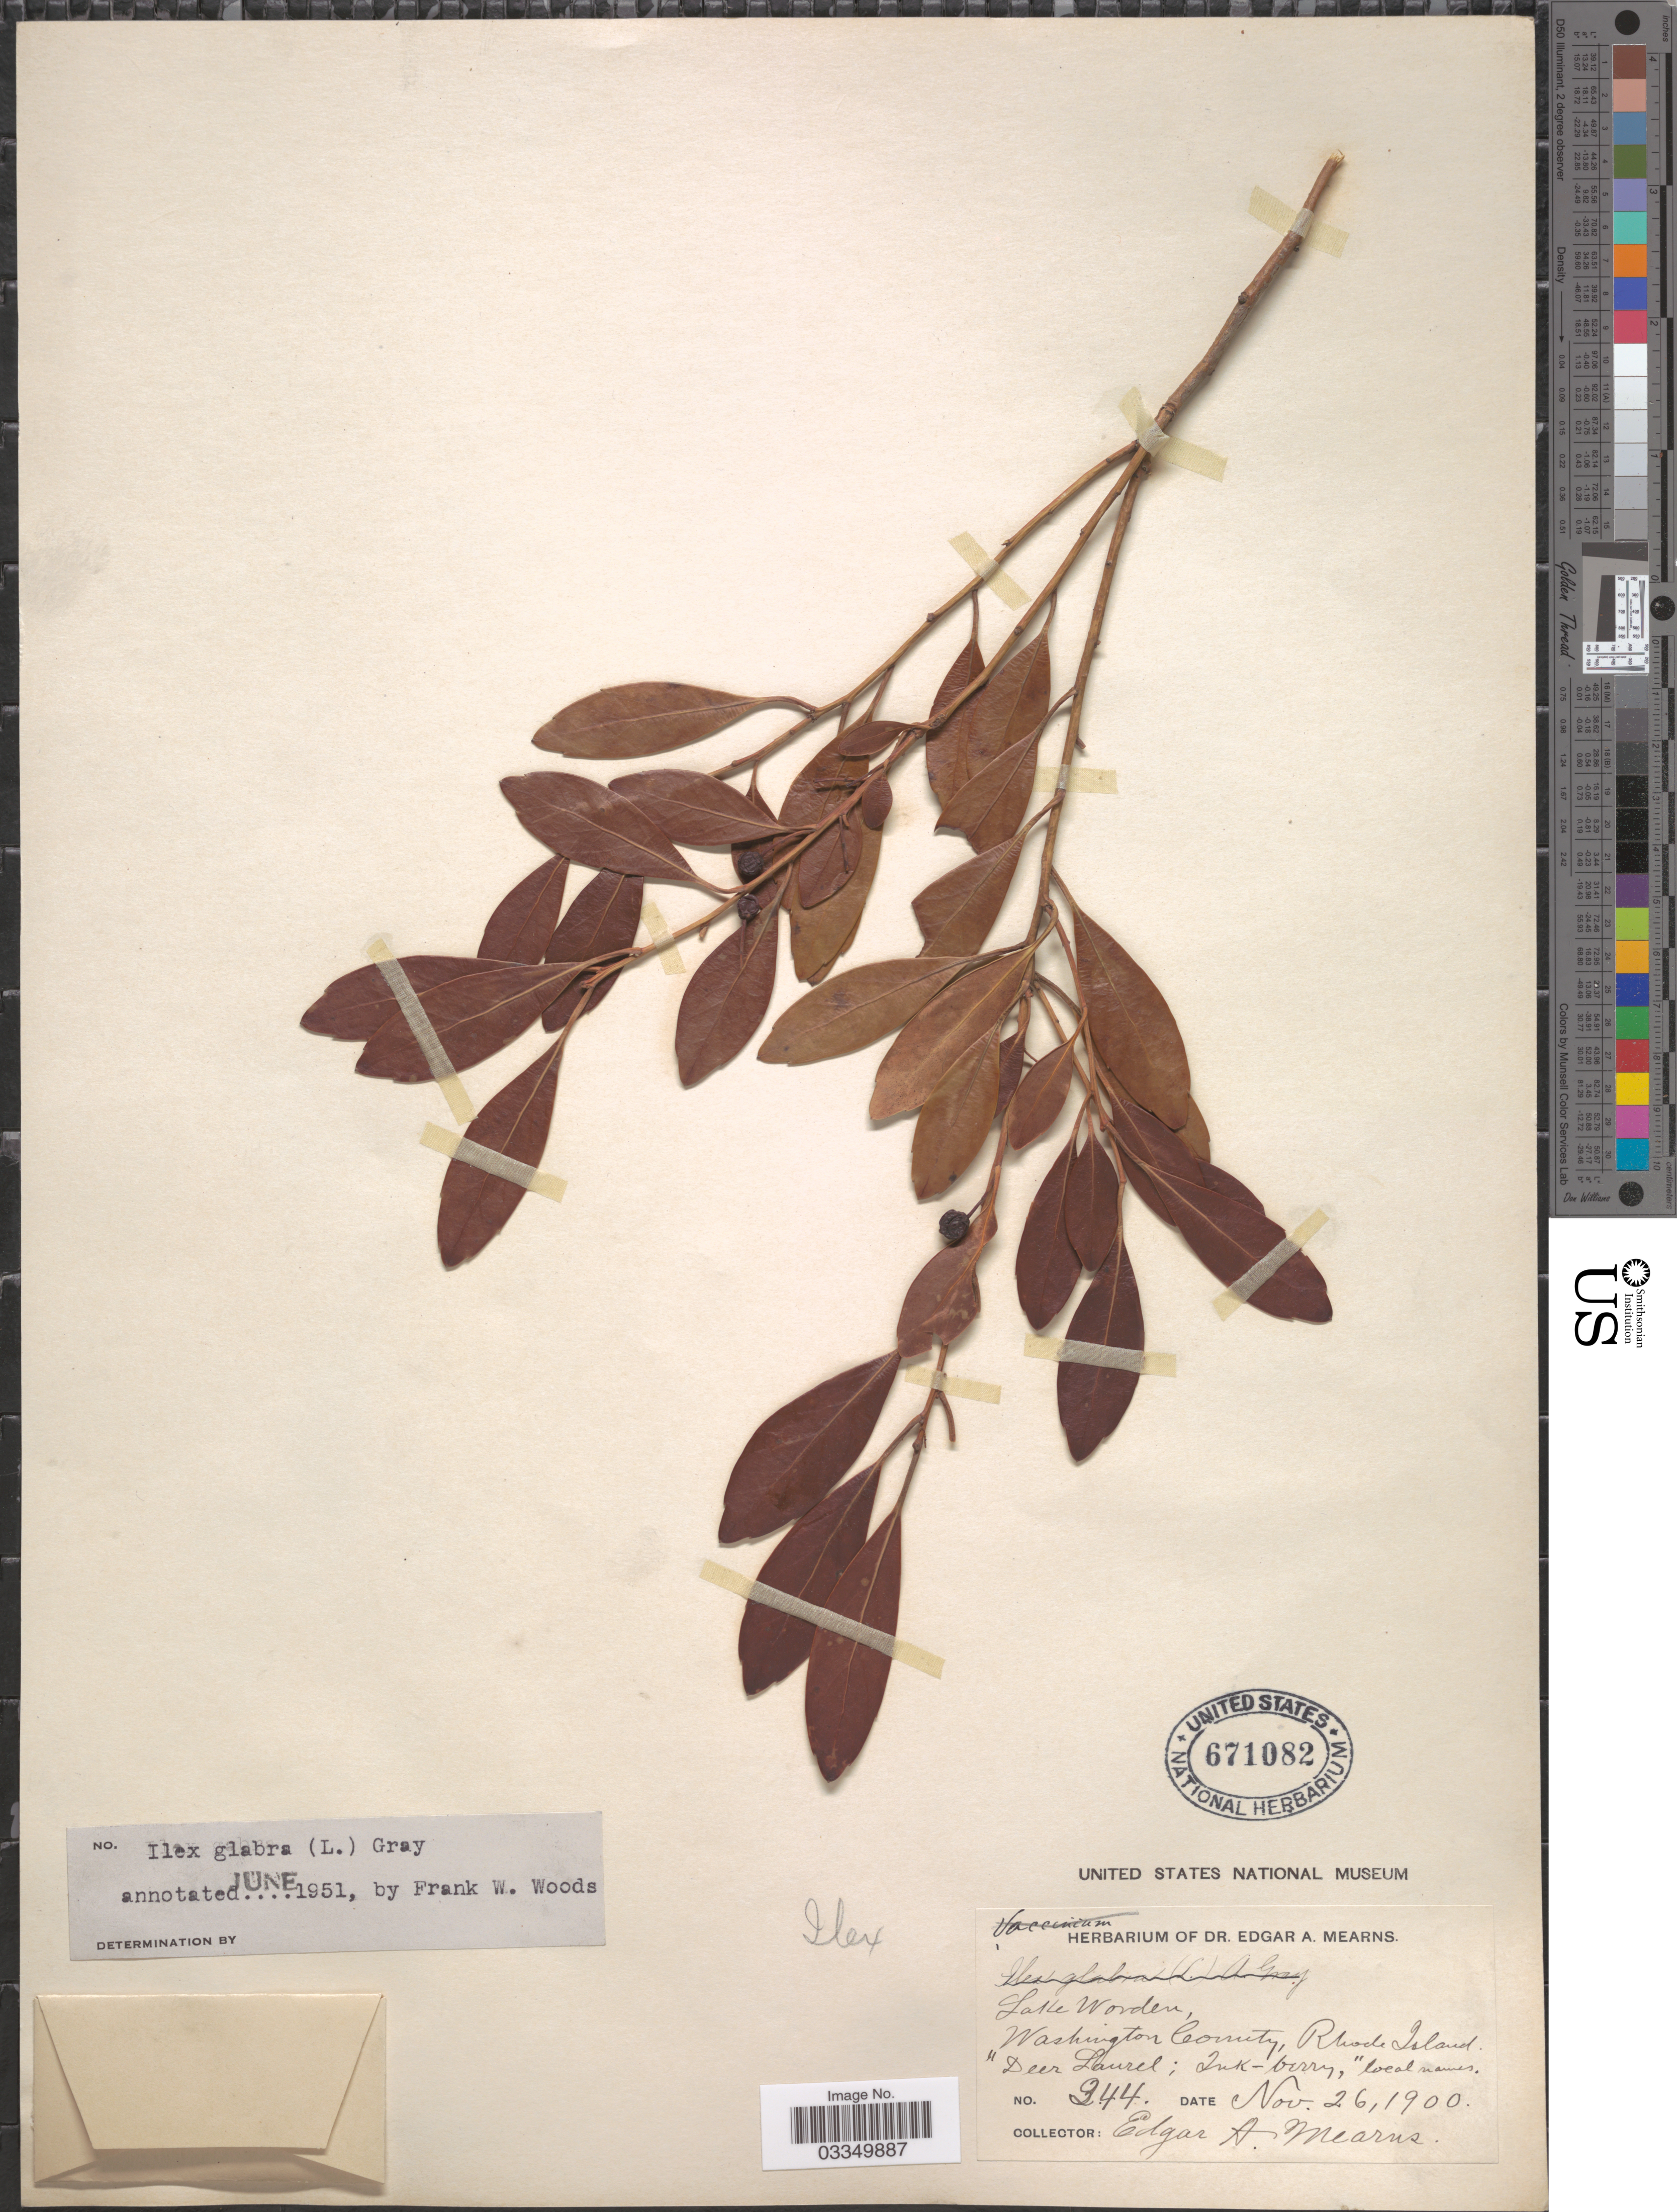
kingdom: Plantae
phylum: Tracheophyta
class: Magnoliopsida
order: Aquifoliales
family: Aquifoliaceae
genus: Ilex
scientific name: Ilex glabra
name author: (L.) A. Gray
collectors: E. A. Mearns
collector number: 244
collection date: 1900-11-26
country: United States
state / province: Rhode Island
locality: Lake Worden, Washington County.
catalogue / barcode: US 671082